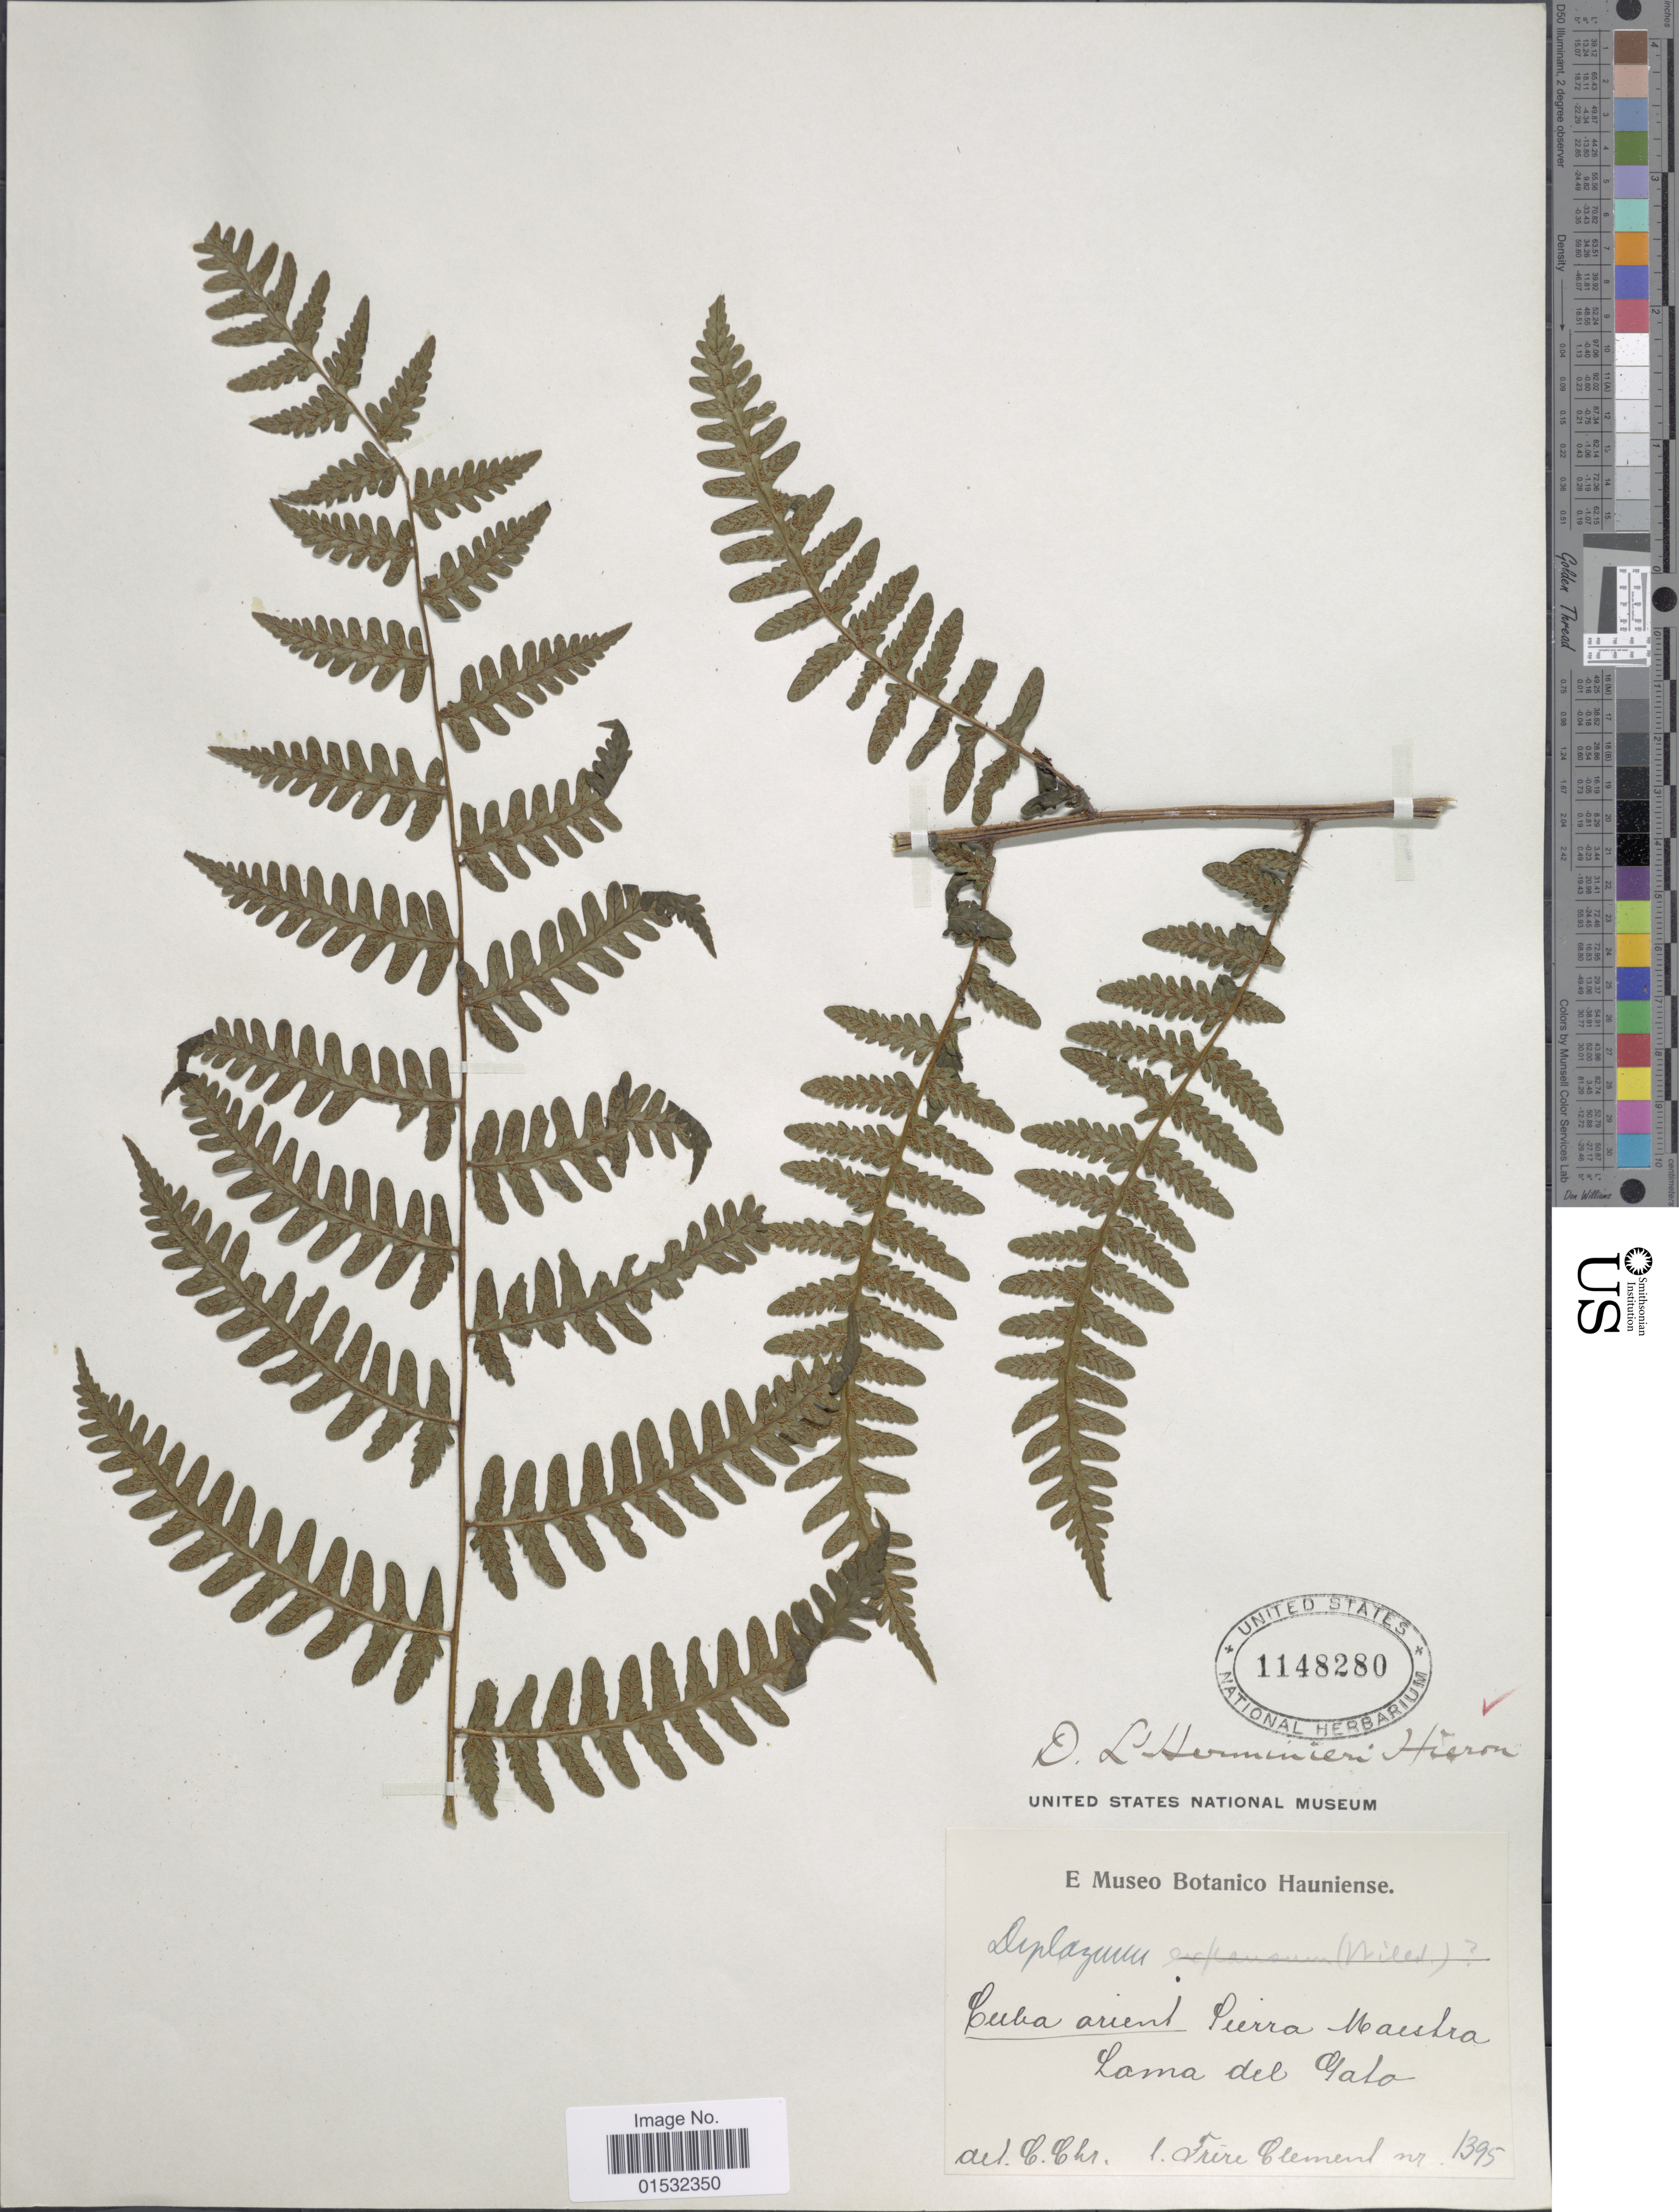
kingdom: Plantae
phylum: Tracheophyta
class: Polypodiopsida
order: Polypodiales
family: Athyriaceae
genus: Diplazium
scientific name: Diplazium altissimum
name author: (Jenman) C. Chr.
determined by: Sánchez, C.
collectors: B. Clement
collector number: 1395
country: Cuba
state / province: Oriente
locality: Sierra Maestra, Lama del Gato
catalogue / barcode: US 1148280